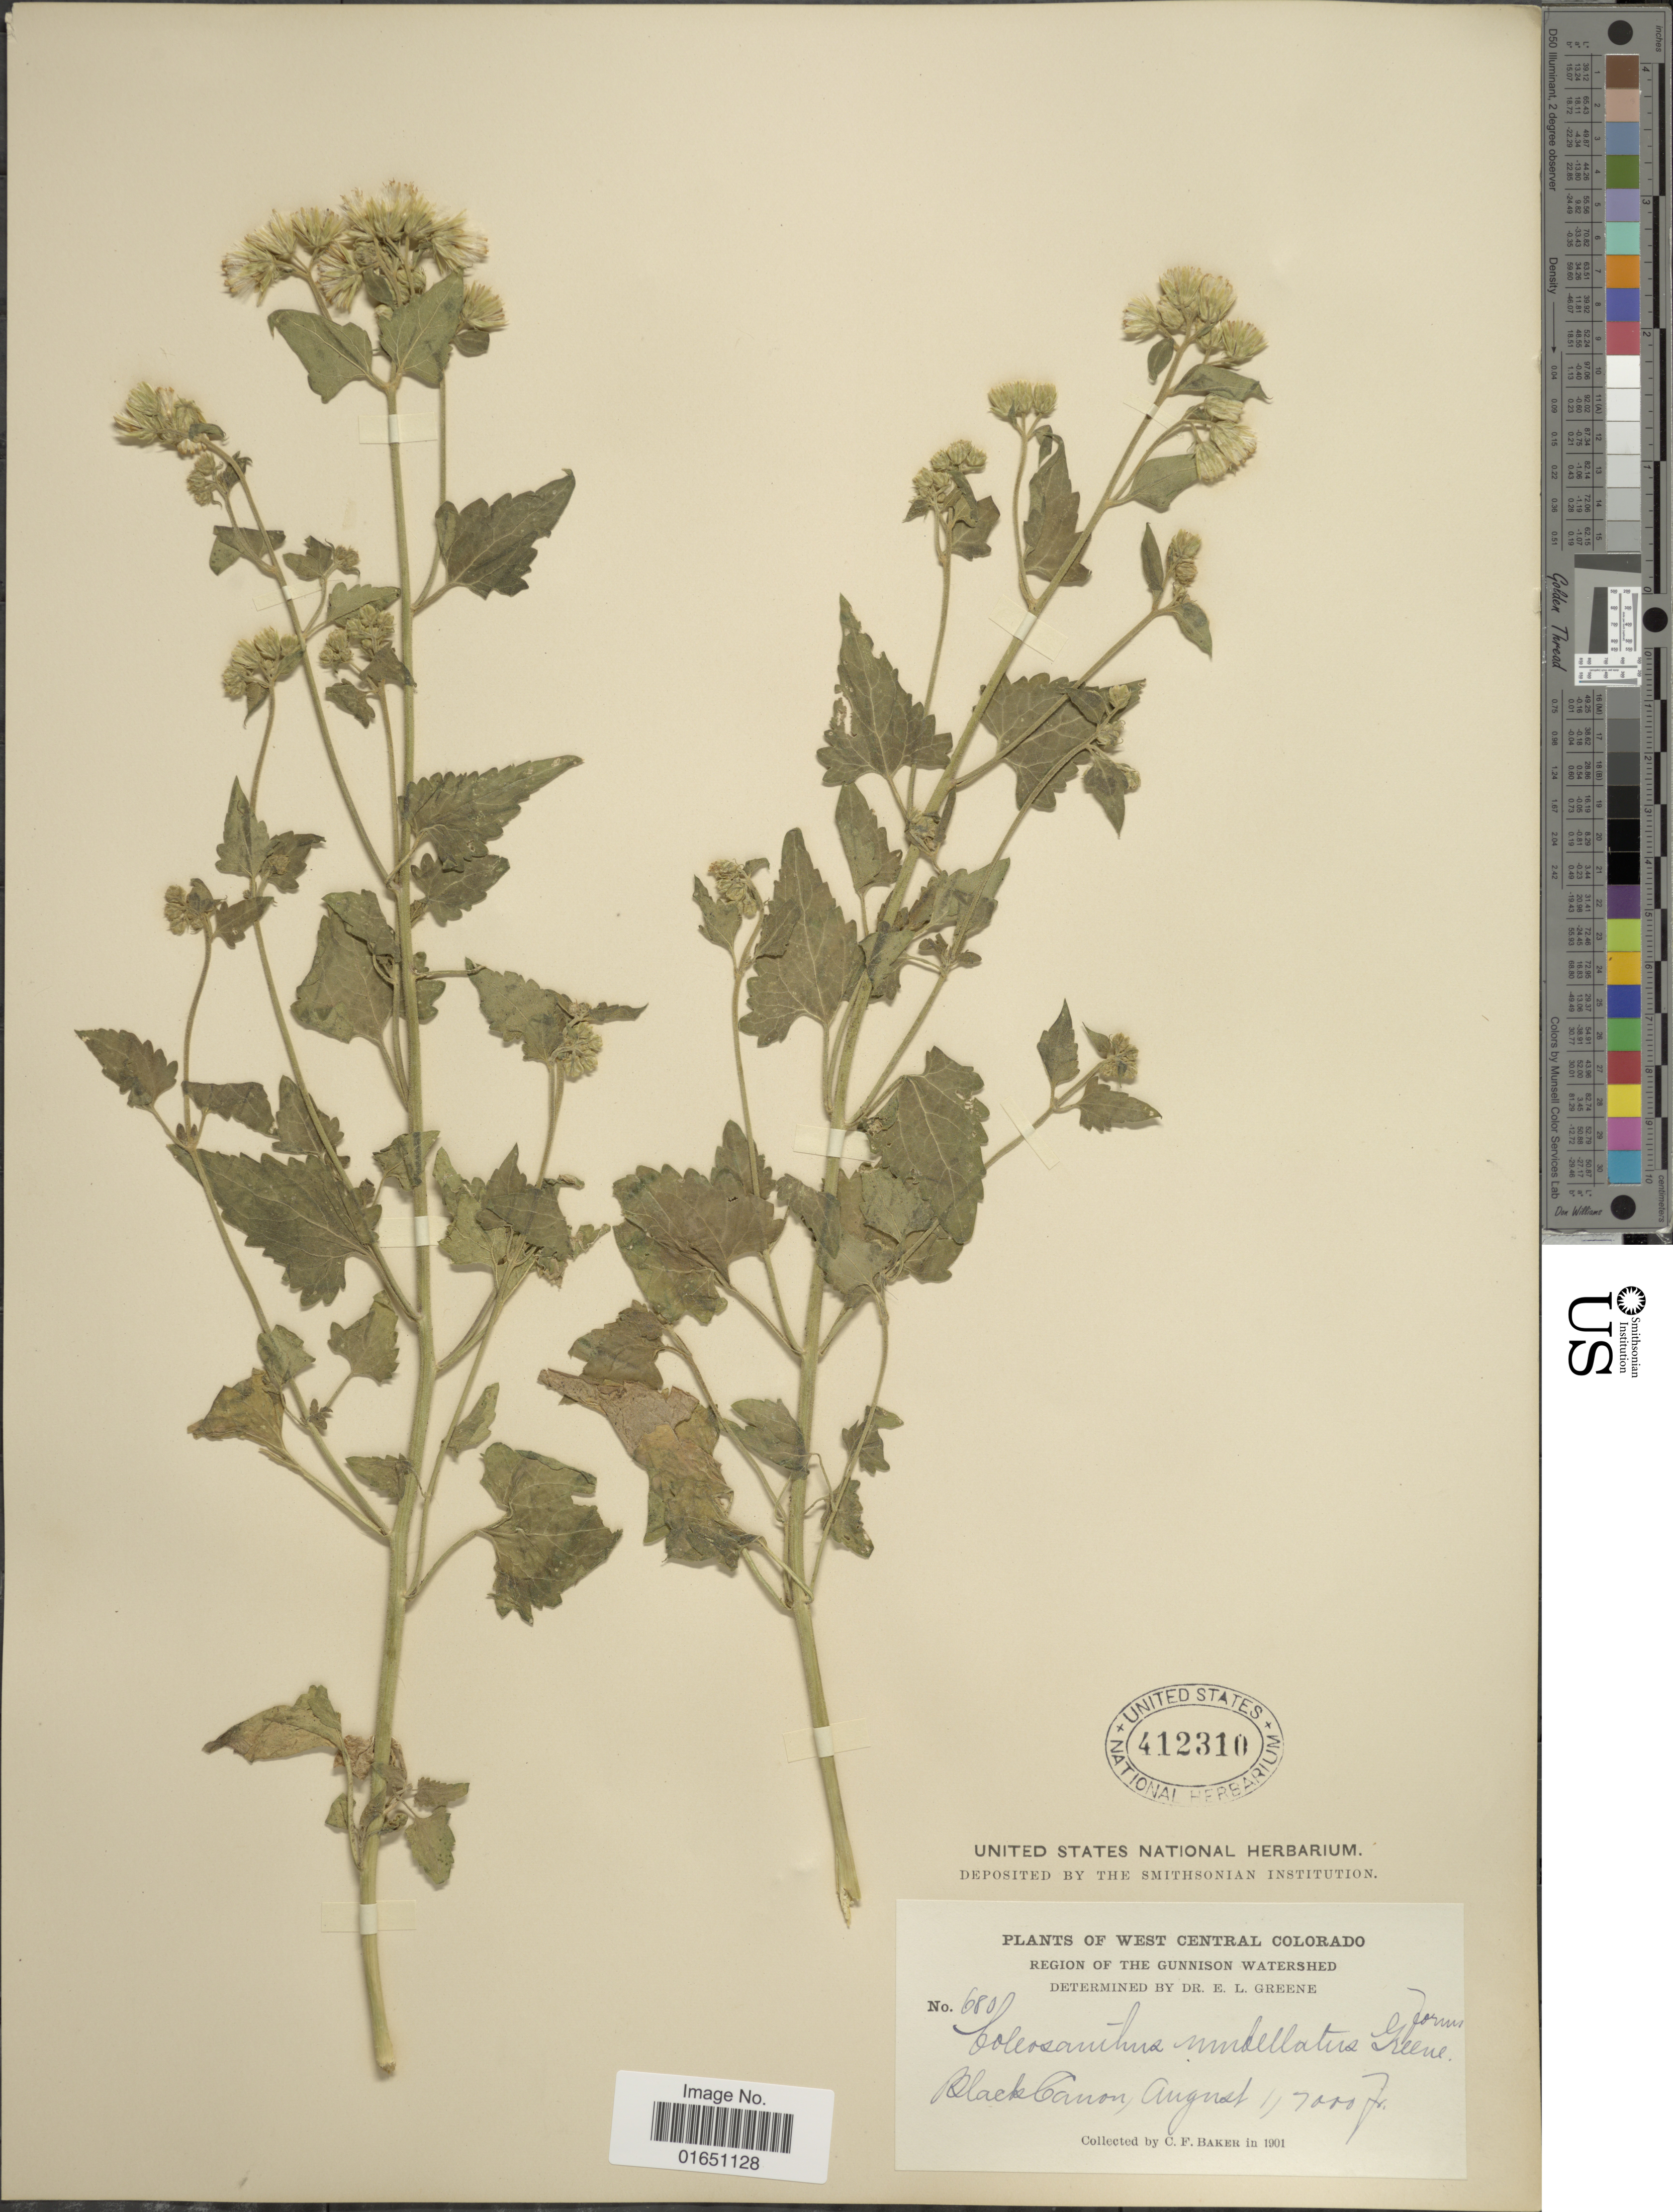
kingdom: Plantae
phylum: Tracheophyta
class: Magnoliopsida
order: Asterales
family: Asteraceae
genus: Brickellia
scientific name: Brickellia grandiflora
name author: (Hook.) Nutt.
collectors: C. F. Baker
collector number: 680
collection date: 1901-08-01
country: United States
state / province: Colorado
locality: West Central Colorado, Region Of The Gunnison Watershed, Black Canon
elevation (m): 2134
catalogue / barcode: US 412310